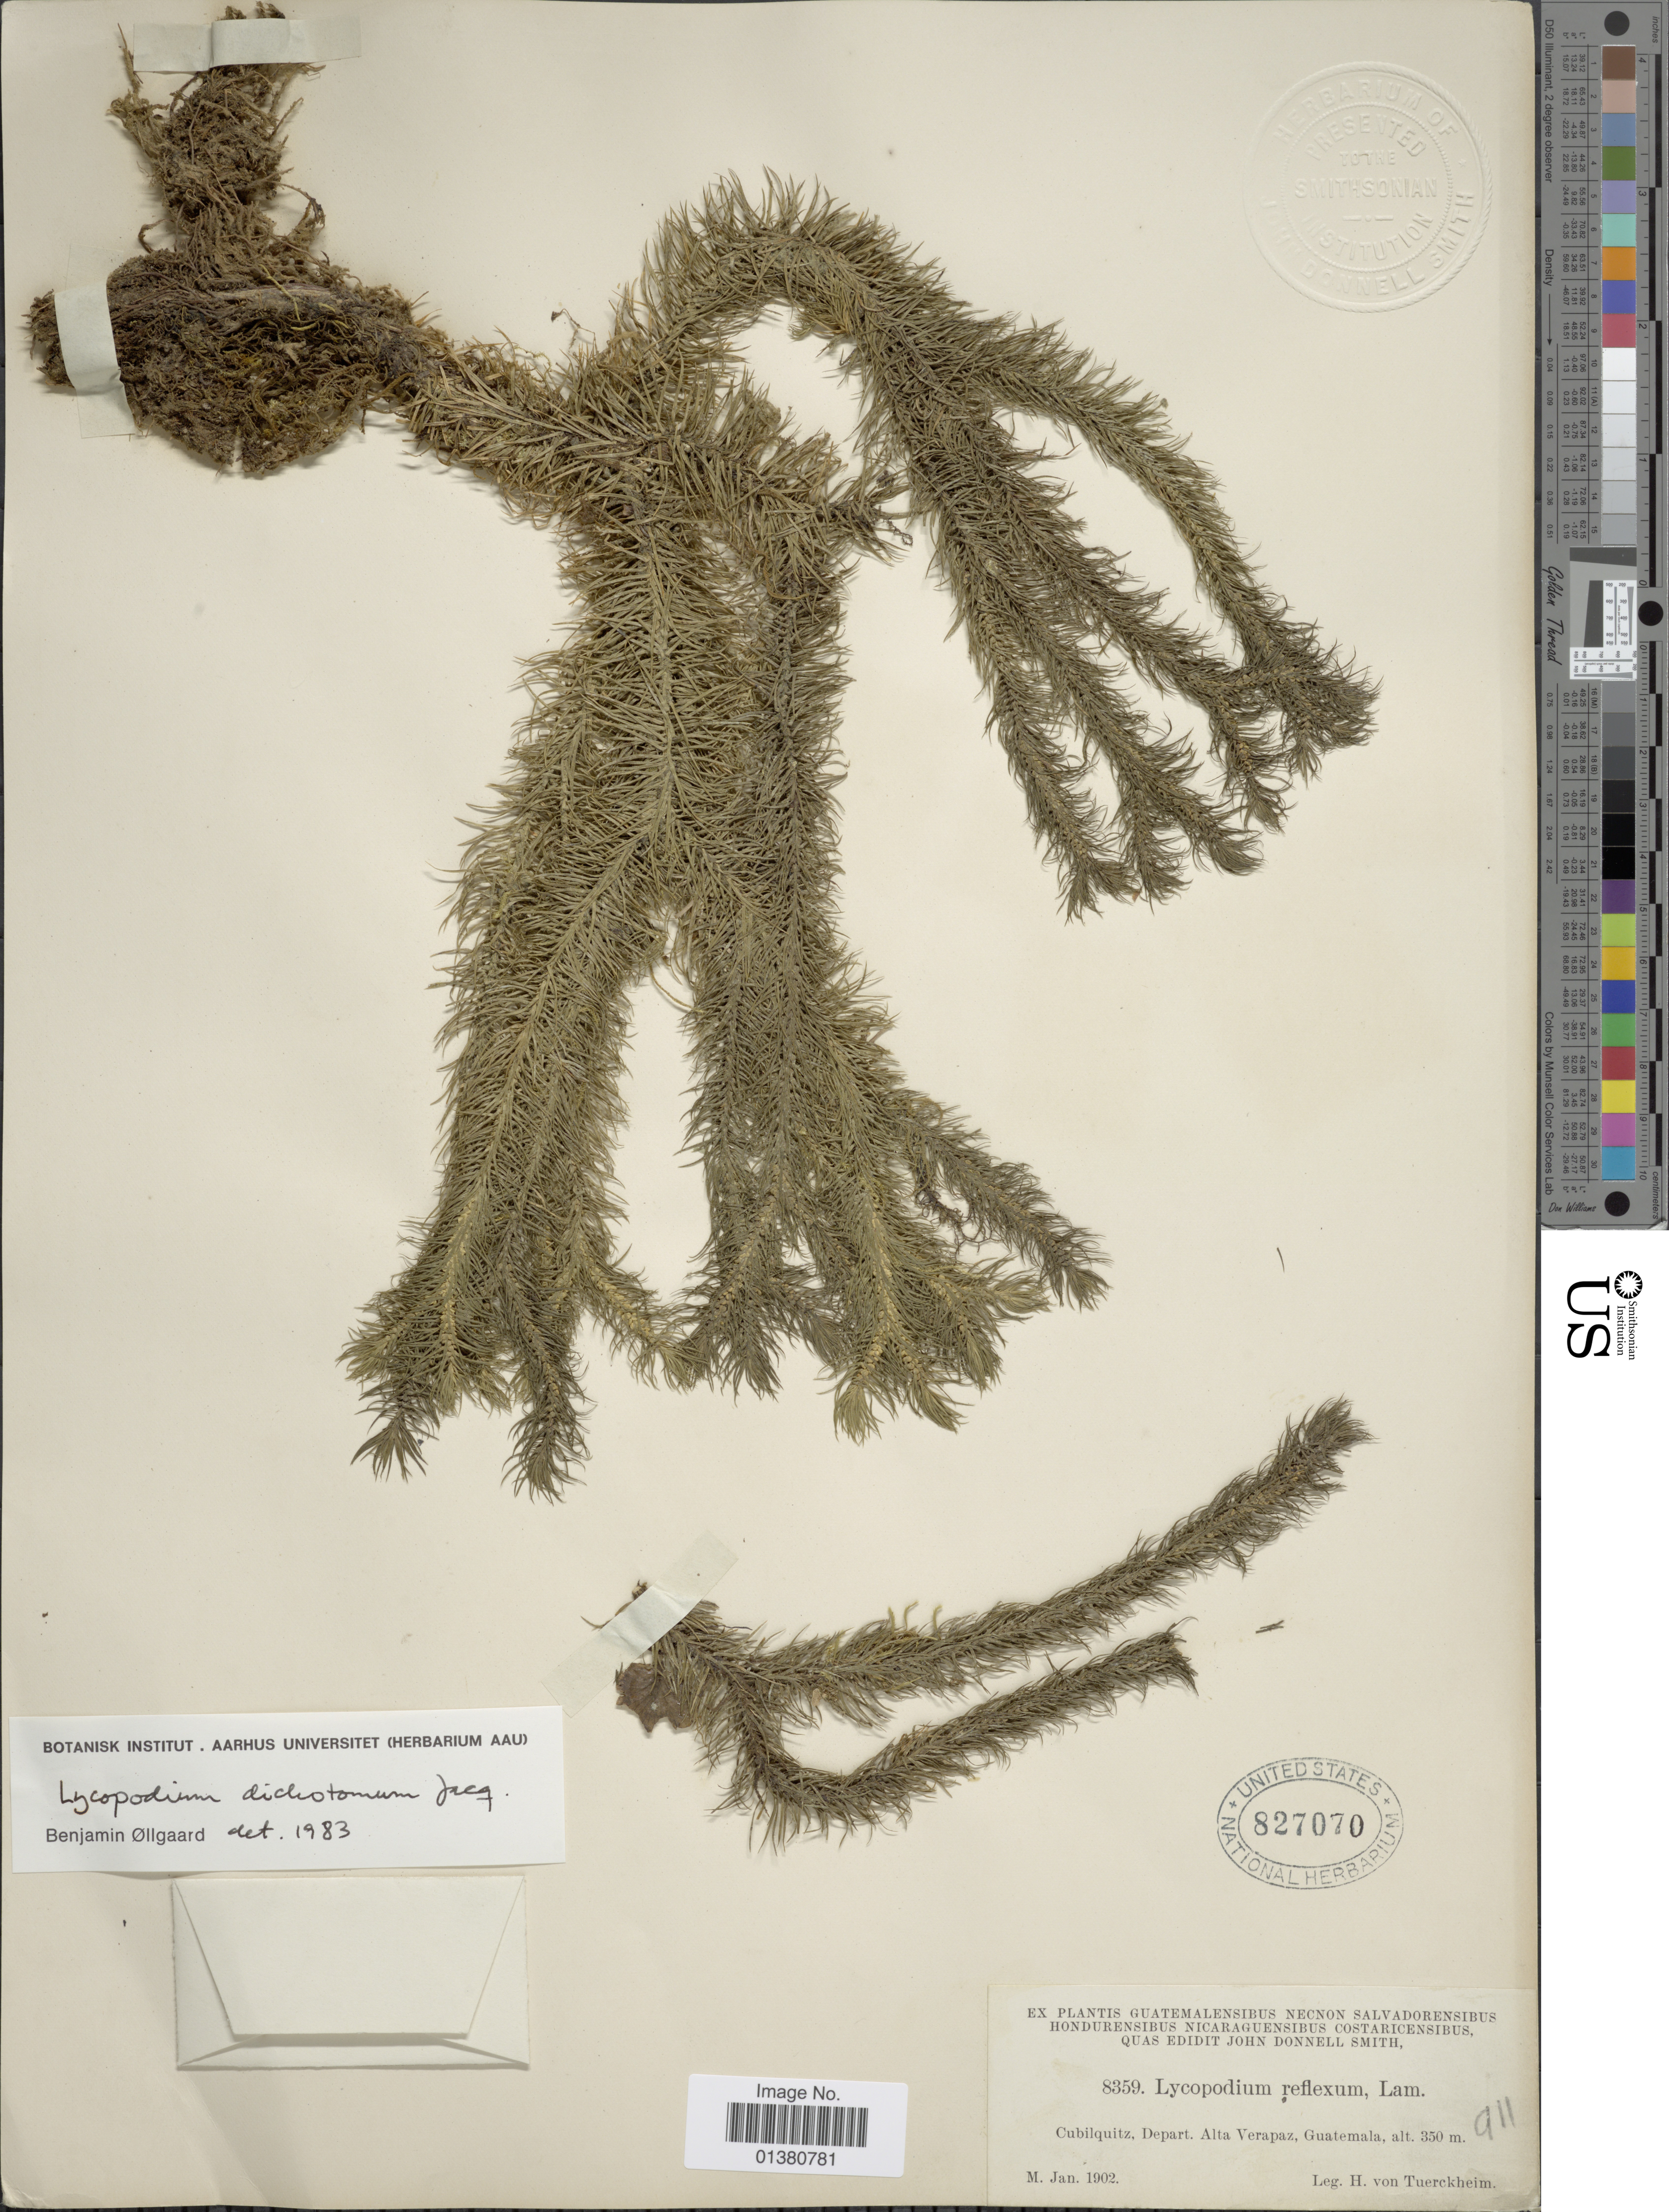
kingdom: Plantae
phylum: Tracheophyta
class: Lycopodiopsida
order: Lycopodiales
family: Lycopodiaceae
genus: Phlegmariurus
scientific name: Phlegmariurus dichotomus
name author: (Jacq.) W.H. Wagner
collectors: H. von Türckheim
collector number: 8359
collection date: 1902-01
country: Guatemala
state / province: Alta Verapaz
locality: Cubilquitz, Depart, Alta Verapaz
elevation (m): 350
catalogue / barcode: US 827070